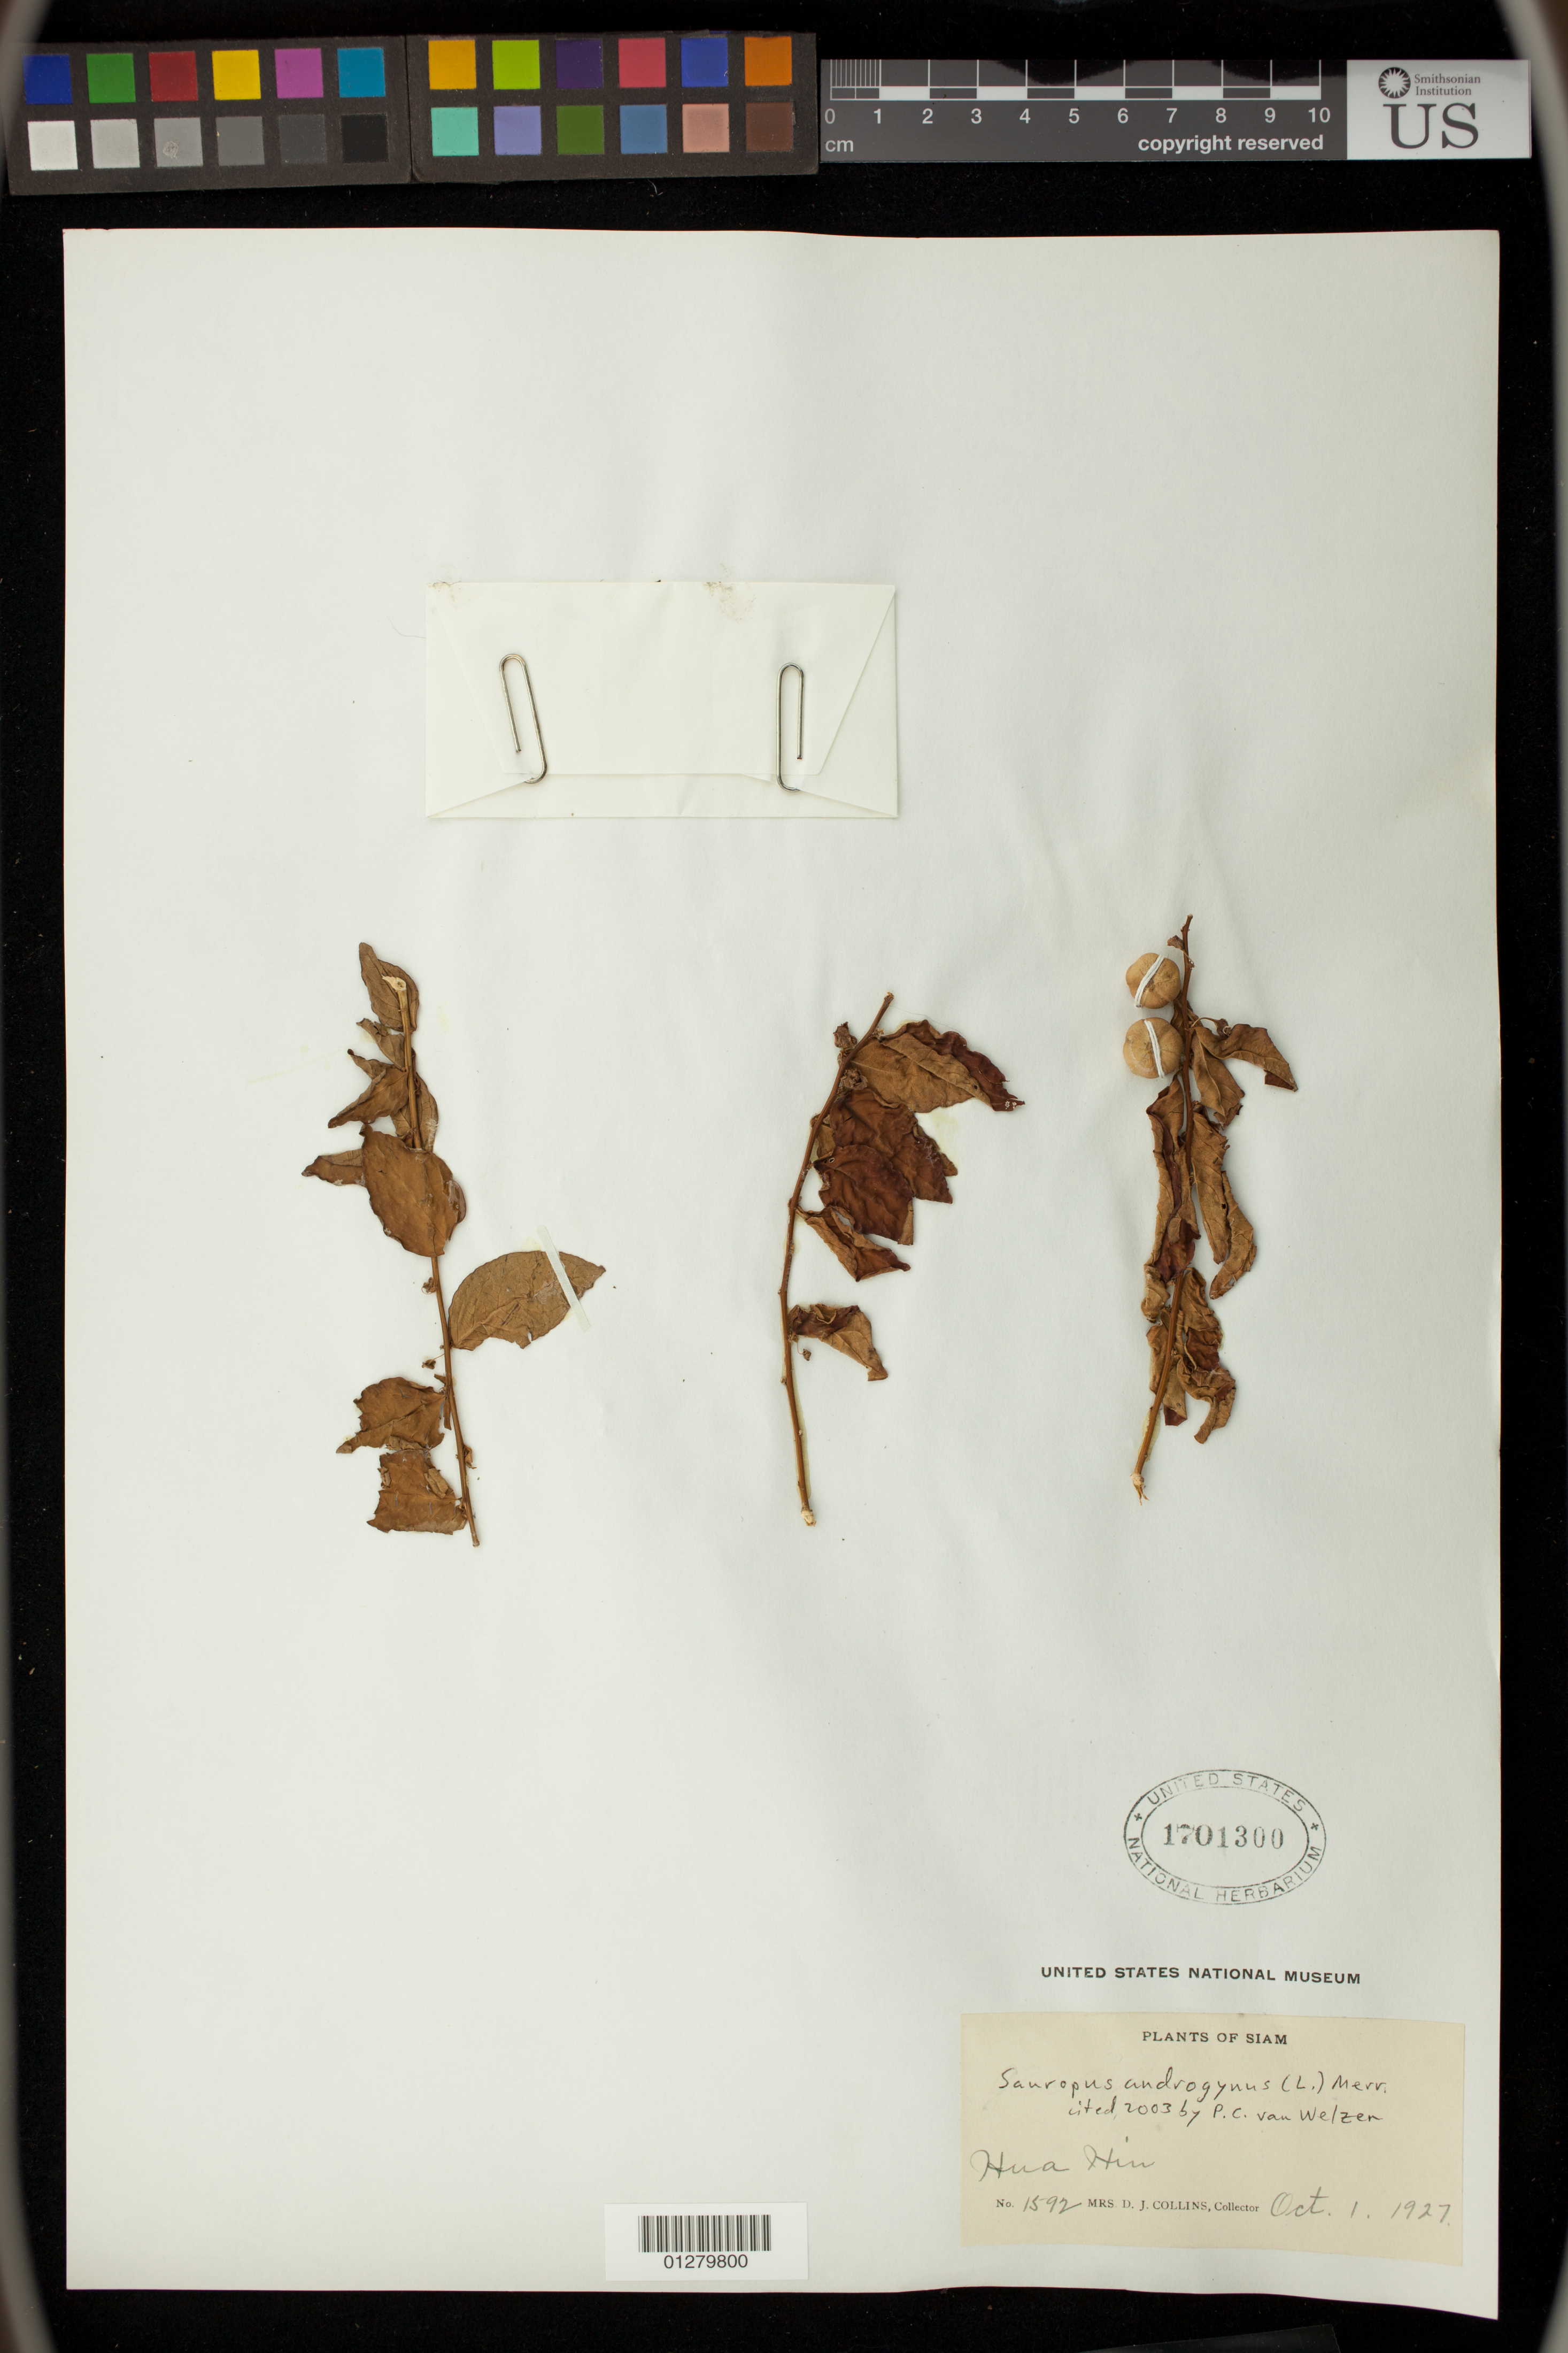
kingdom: Plantae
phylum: Tracheophyta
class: Magnoliopsida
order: Malpighiales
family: Phyllanthaceae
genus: Sauropus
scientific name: Sauropus androgynus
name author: (L.) Merr.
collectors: Mrs. D. J. Collins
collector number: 1592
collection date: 1927-10-01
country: Thailand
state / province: Prachuap Khiri Khan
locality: Hua Hin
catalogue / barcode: US 1701300